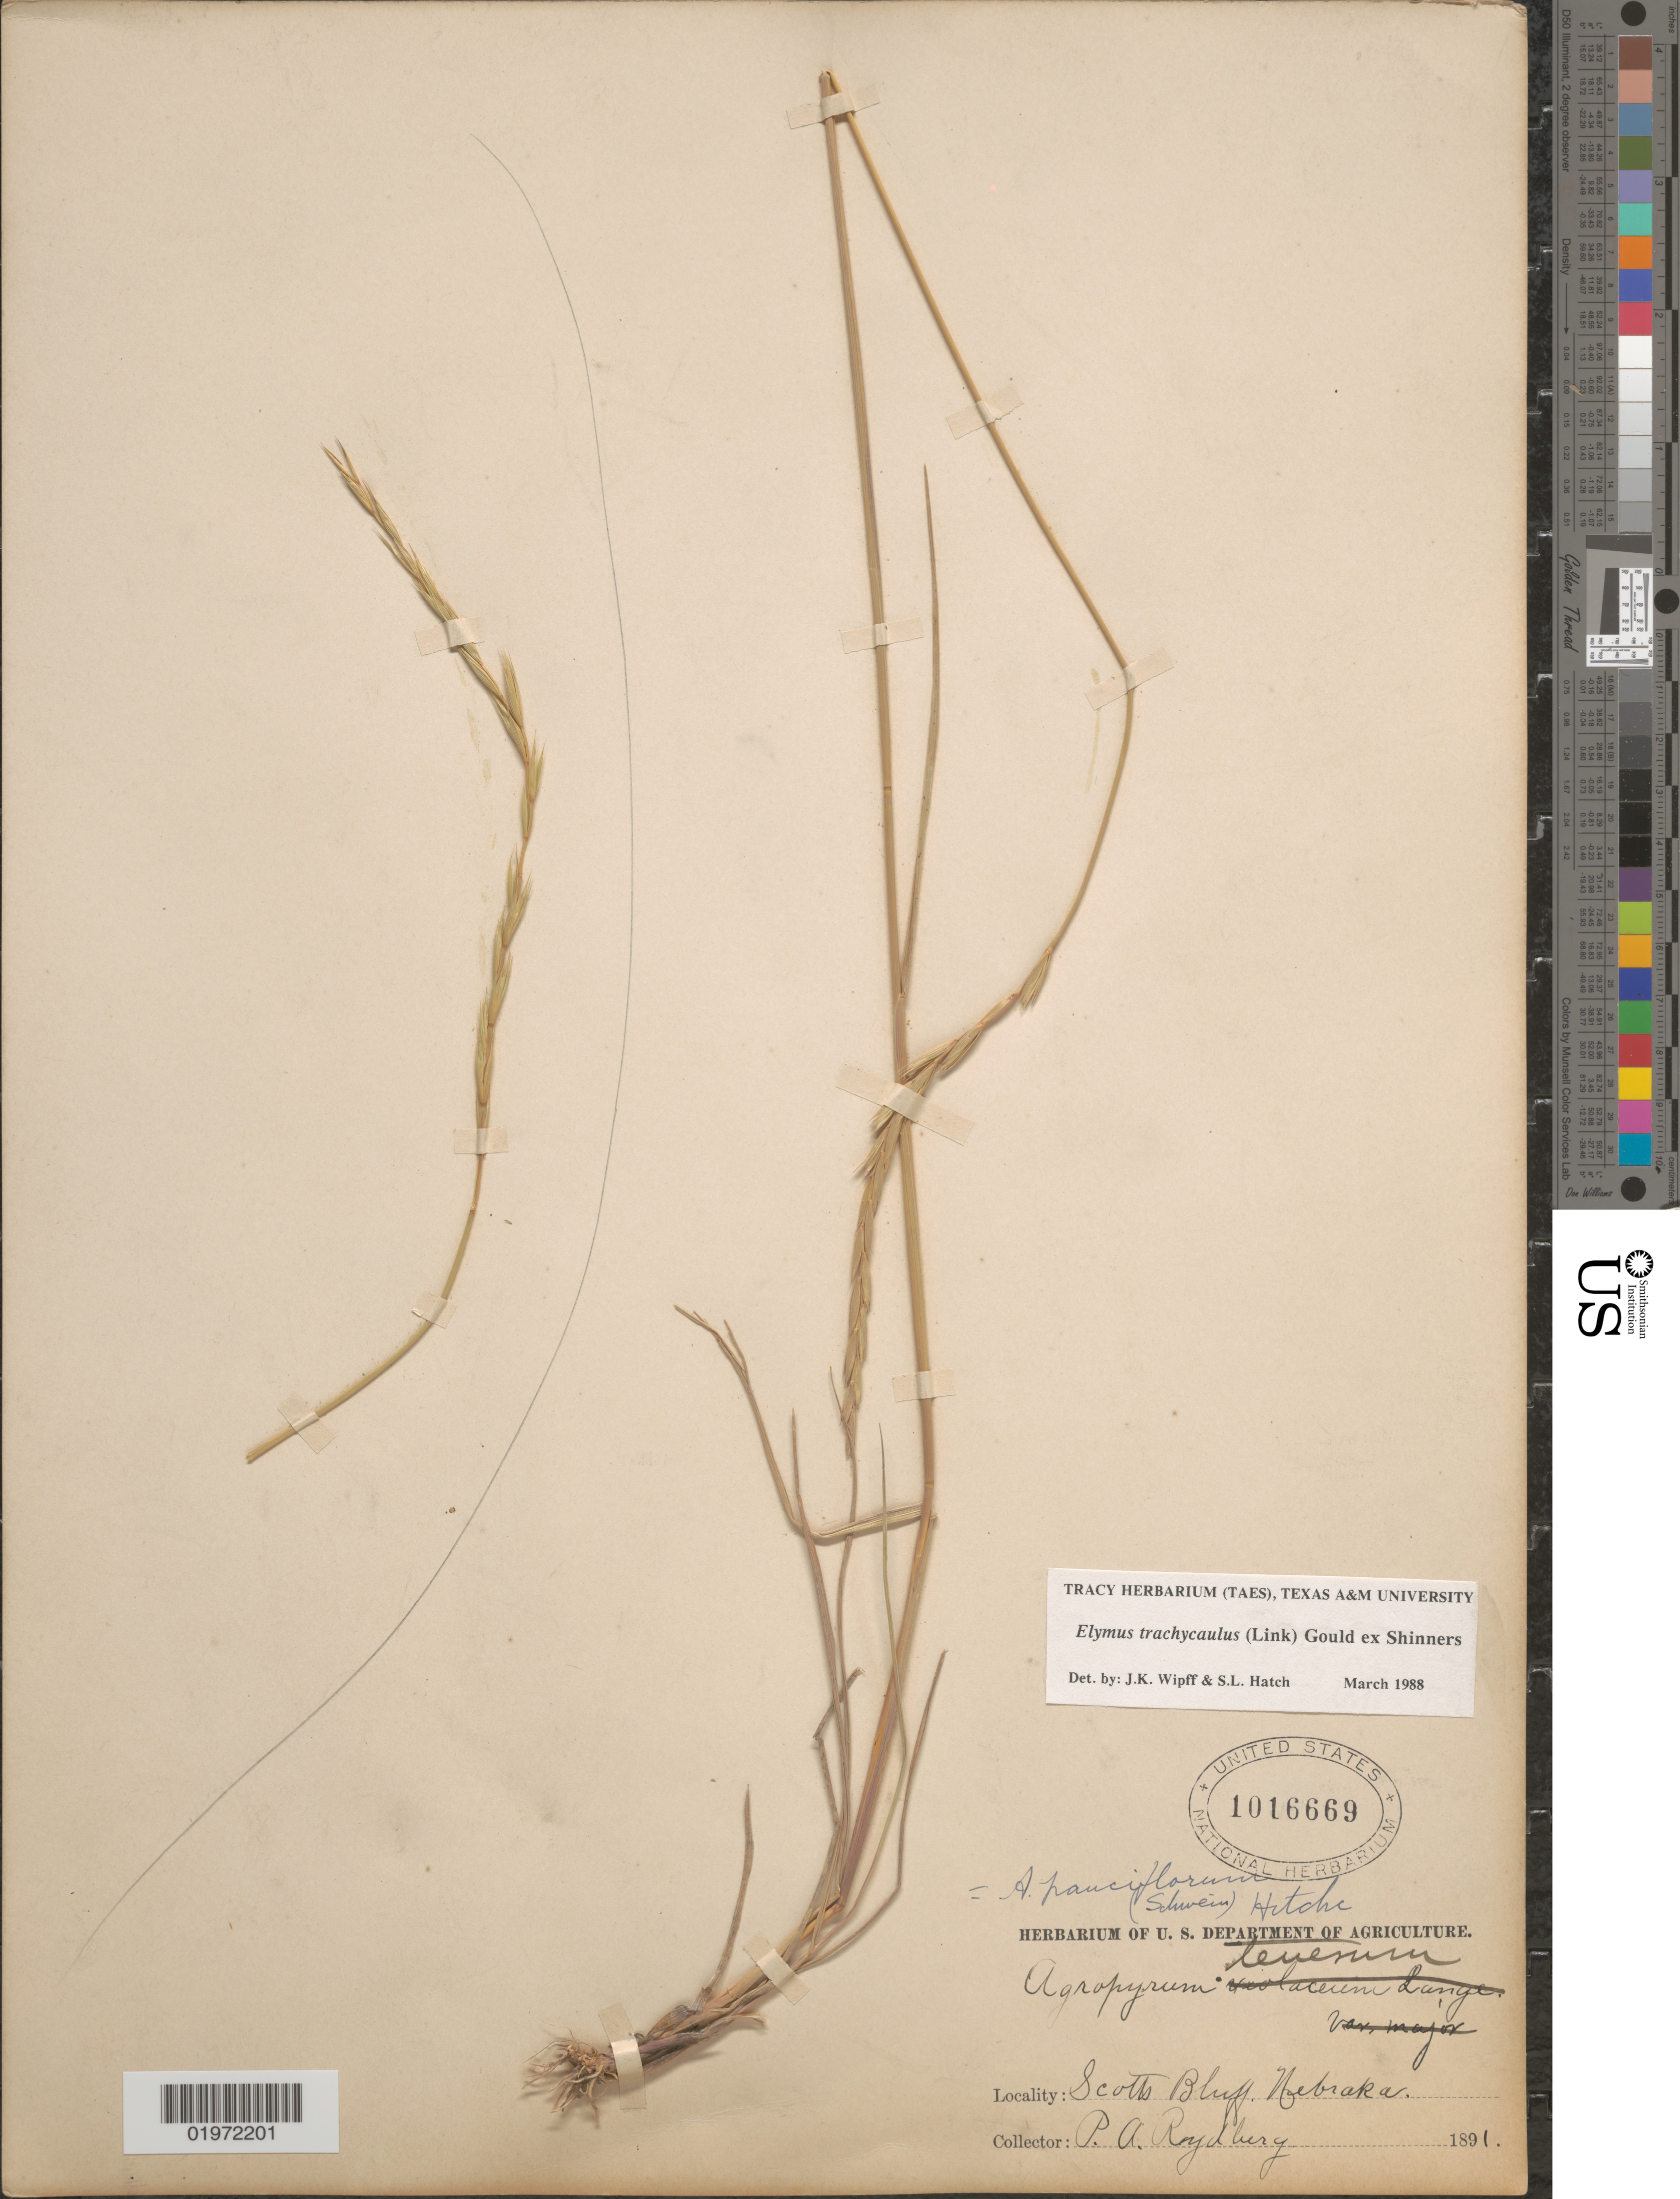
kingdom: Plantae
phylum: Tracheophyta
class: Liliopsida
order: Poales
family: Poaceae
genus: Elymus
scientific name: Elymus trachycaulus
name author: (Link) Gould ex Shinners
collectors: P. A. Rydberg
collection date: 1891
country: United States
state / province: Nebraska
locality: Scotts Bluff.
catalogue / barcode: US 1016669